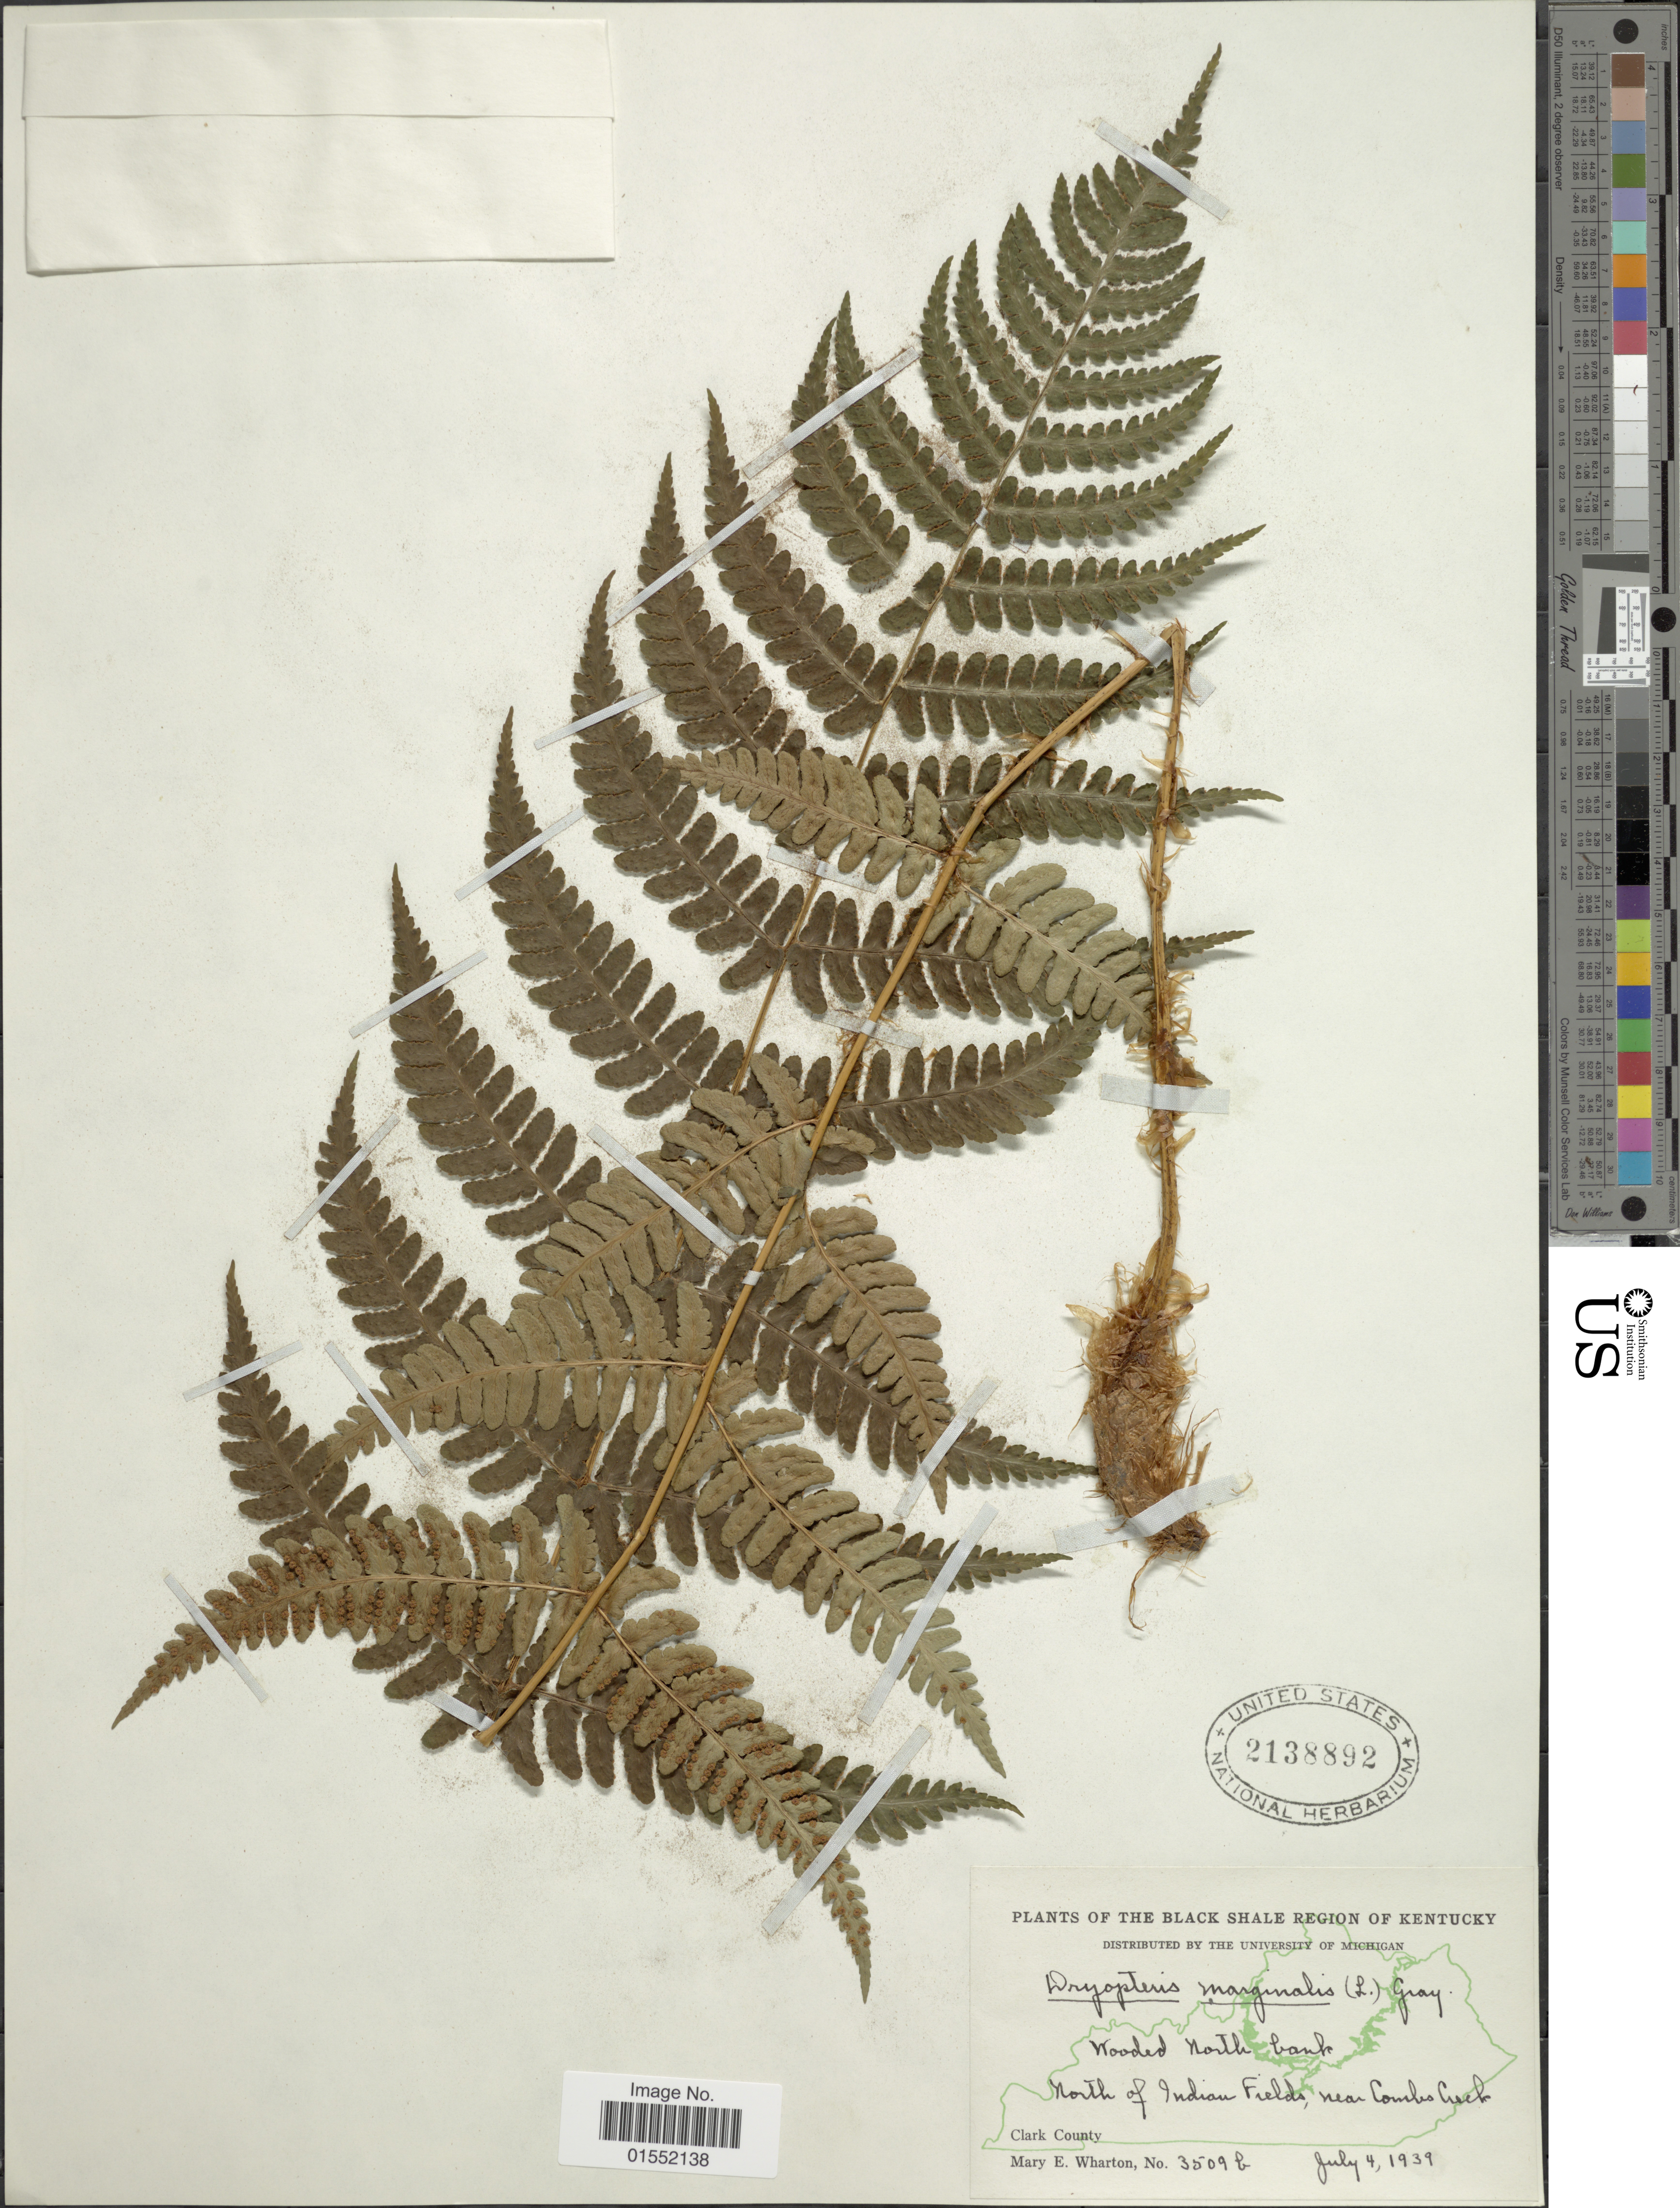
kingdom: Plantae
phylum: Tracheophyta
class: Polypodiopsida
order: Polypodiales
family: Dryopteridaceae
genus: Dryopteris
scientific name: Dryopteris marginalis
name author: (L.) A. Gray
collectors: M. Wharton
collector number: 3509b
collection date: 1939-07-04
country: United States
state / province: Kentucky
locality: The Black Shale Region of Kentucky, Wooded North bank, North of Indian Fields, near Combs Creek, Clark County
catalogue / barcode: US 2138892